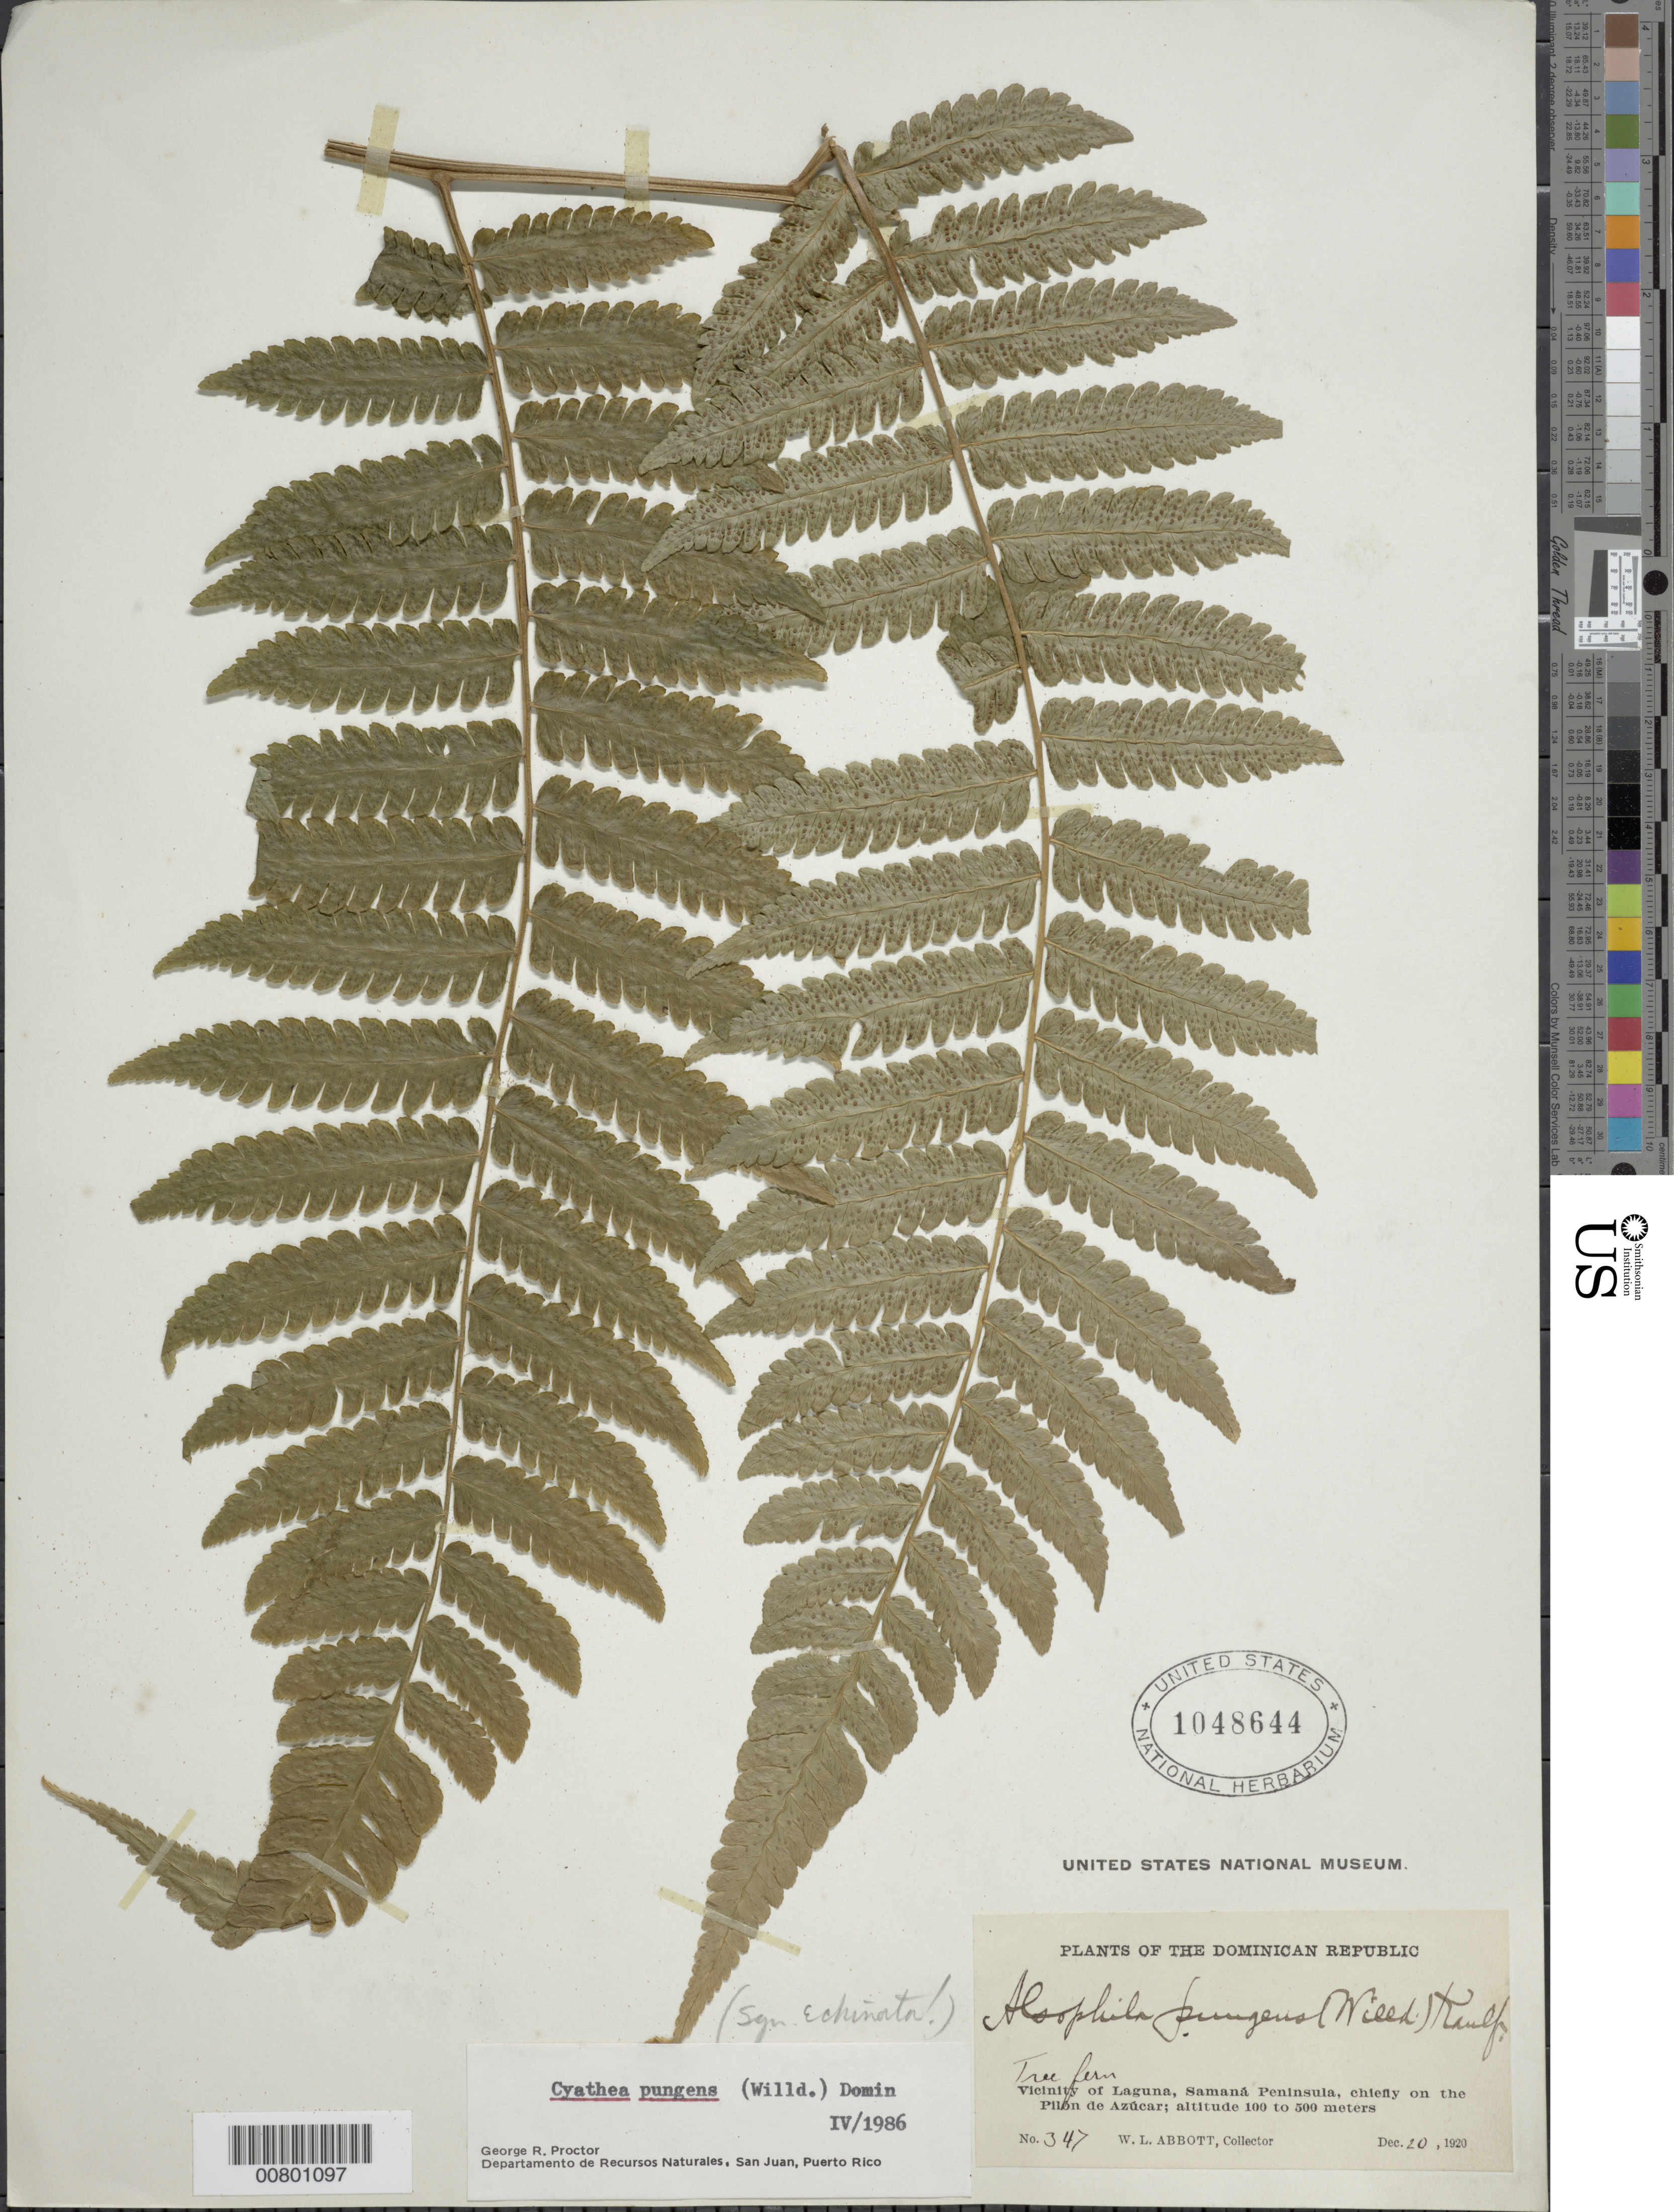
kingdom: Plantae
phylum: Tracheophyta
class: Polypodiopsida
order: Cyatheales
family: Cyatheaceae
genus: Cyathea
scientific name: Cyathea pungens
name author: (Willd.) Domin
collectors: W. L. Abbott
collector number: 347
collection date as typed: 20 Dec 1920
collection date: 1920-12-20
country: Dominican Republic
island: Hispaniola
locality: Laguna, vicinity, Samaná Peninsula, chiefly on the Pilón de Azúcar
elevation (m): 100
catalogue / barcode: US 1048644